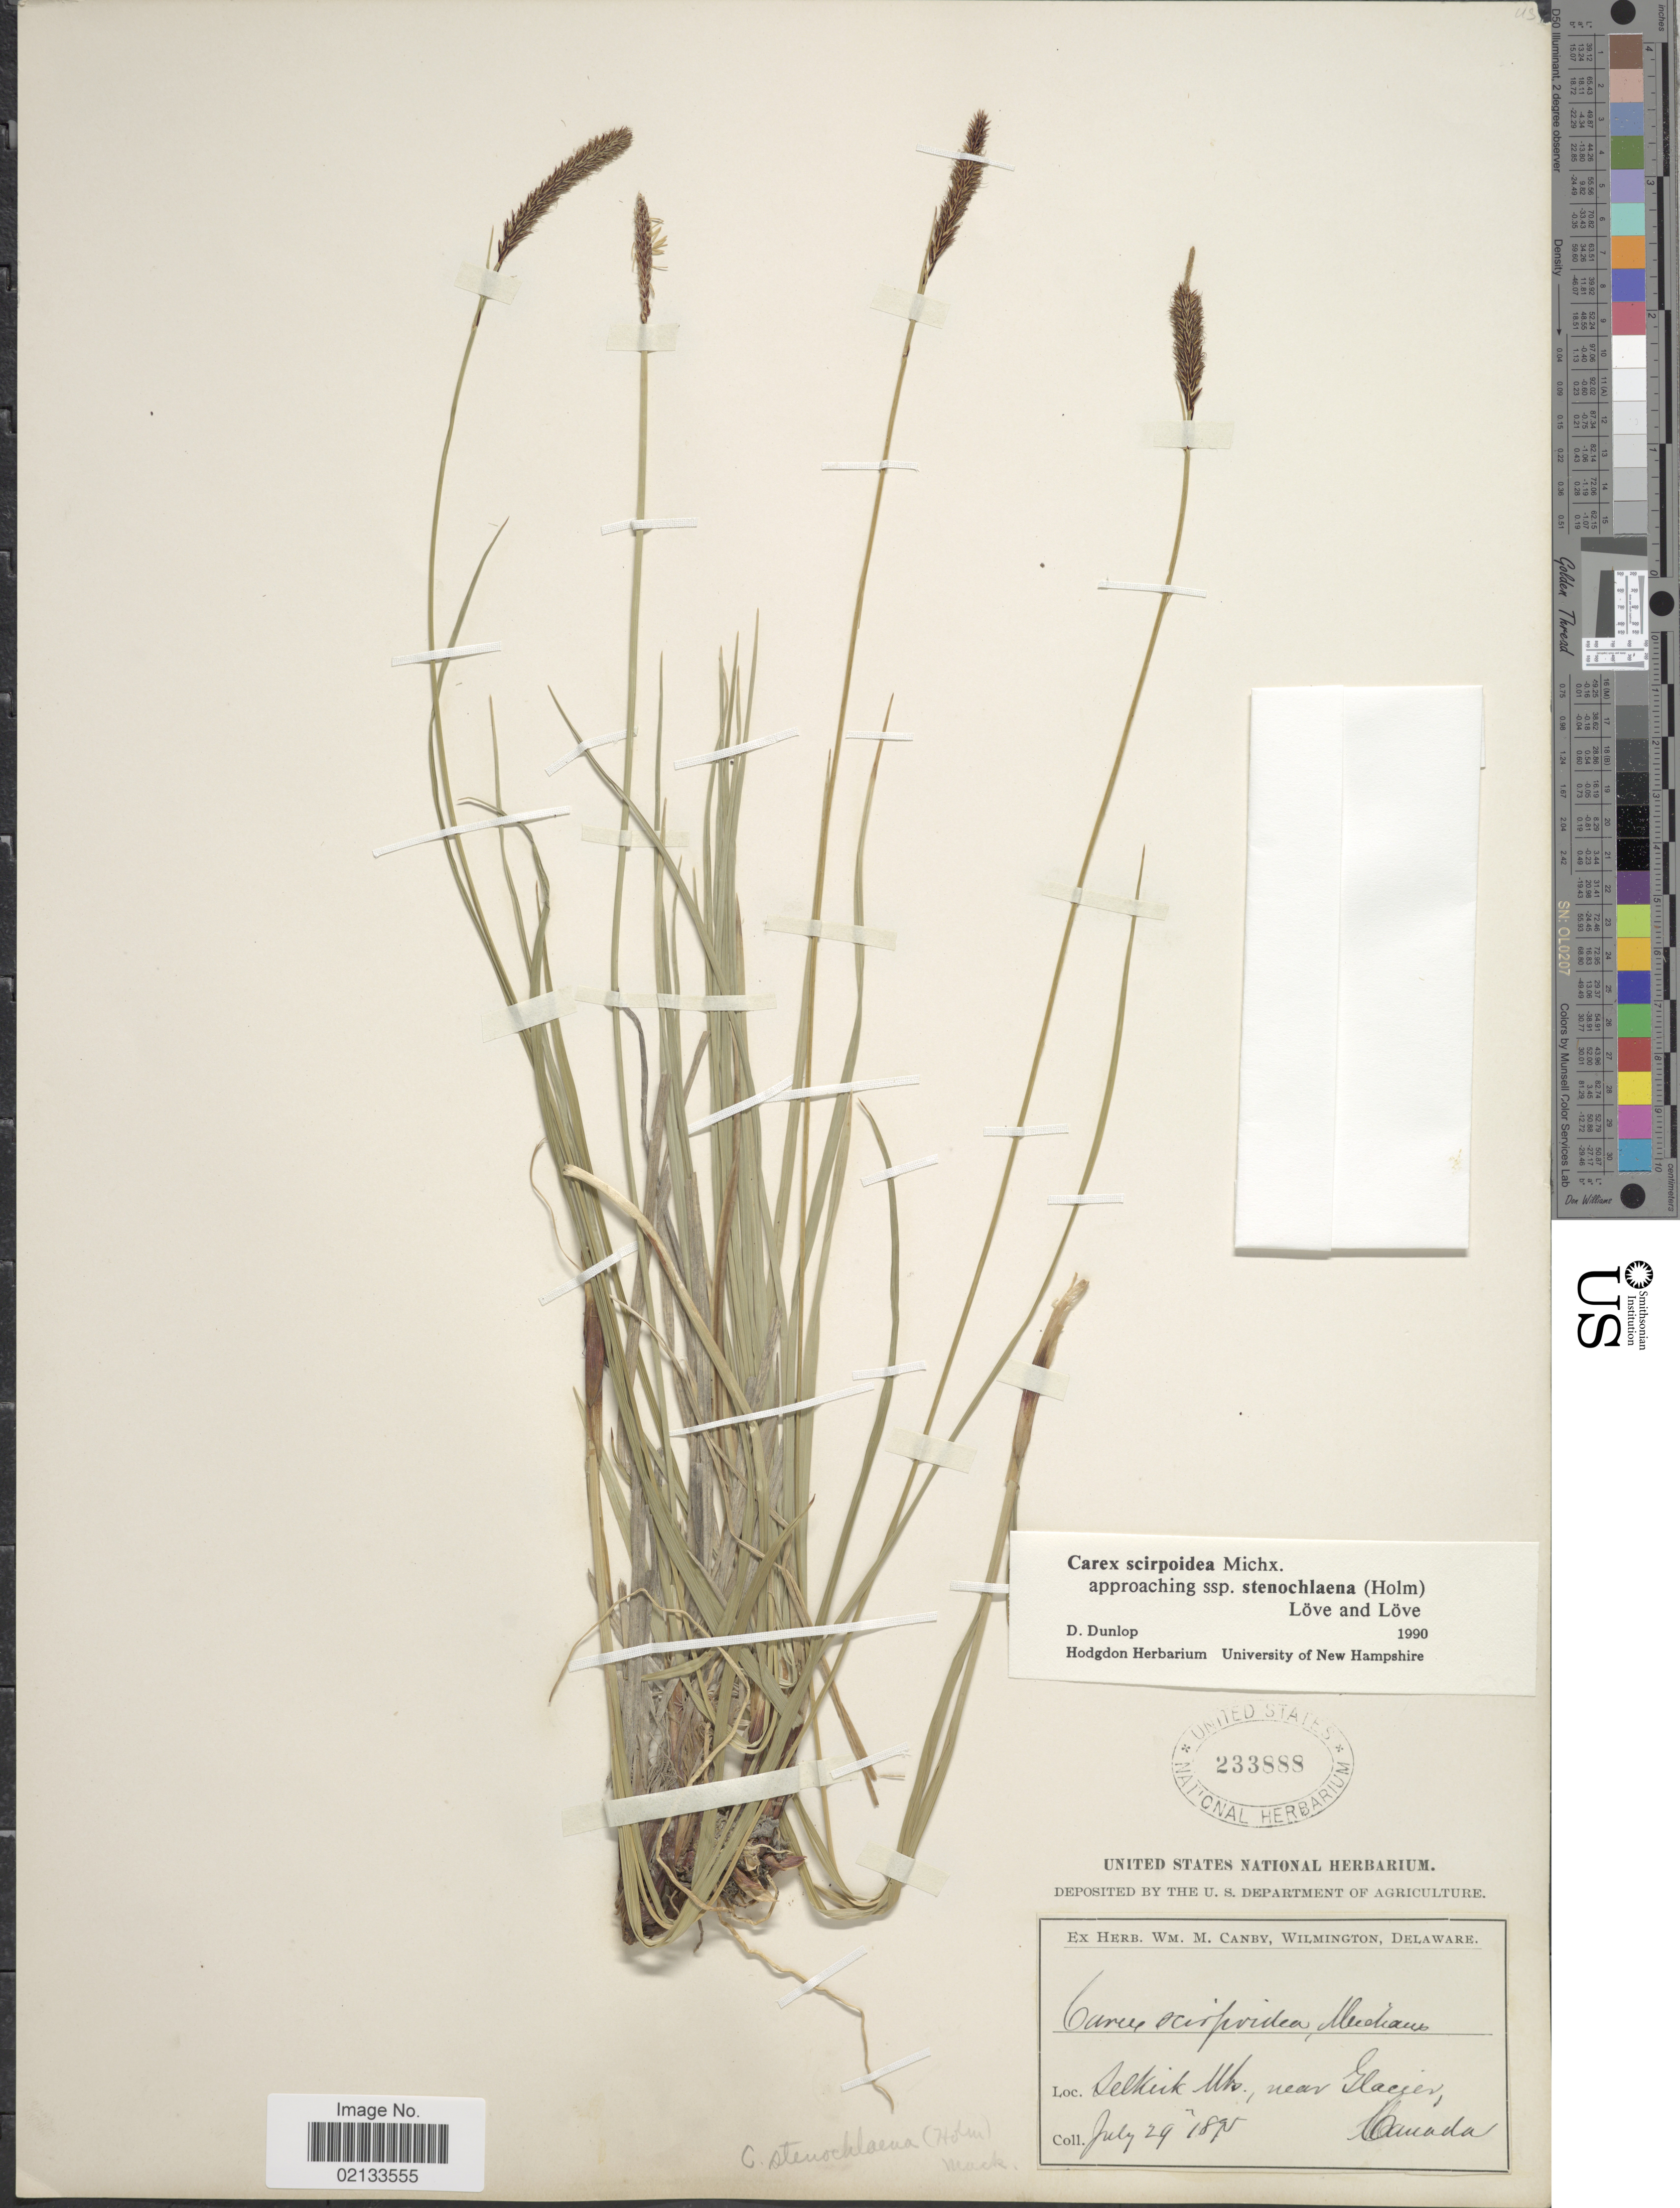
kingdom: Plantae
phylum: Tracheophyta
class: Liliopsida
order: Poales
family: Cyperaceae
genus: Carex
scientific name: Carex scirpoidea subsp. stenochloena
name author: (Holm) Á. Löve & D. Löve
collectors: ex herb. W.M. Canby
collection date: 1895-07-29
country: Canada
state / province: British Columbia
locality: Selkirk Mts., near Glacier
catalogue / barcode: US 233888